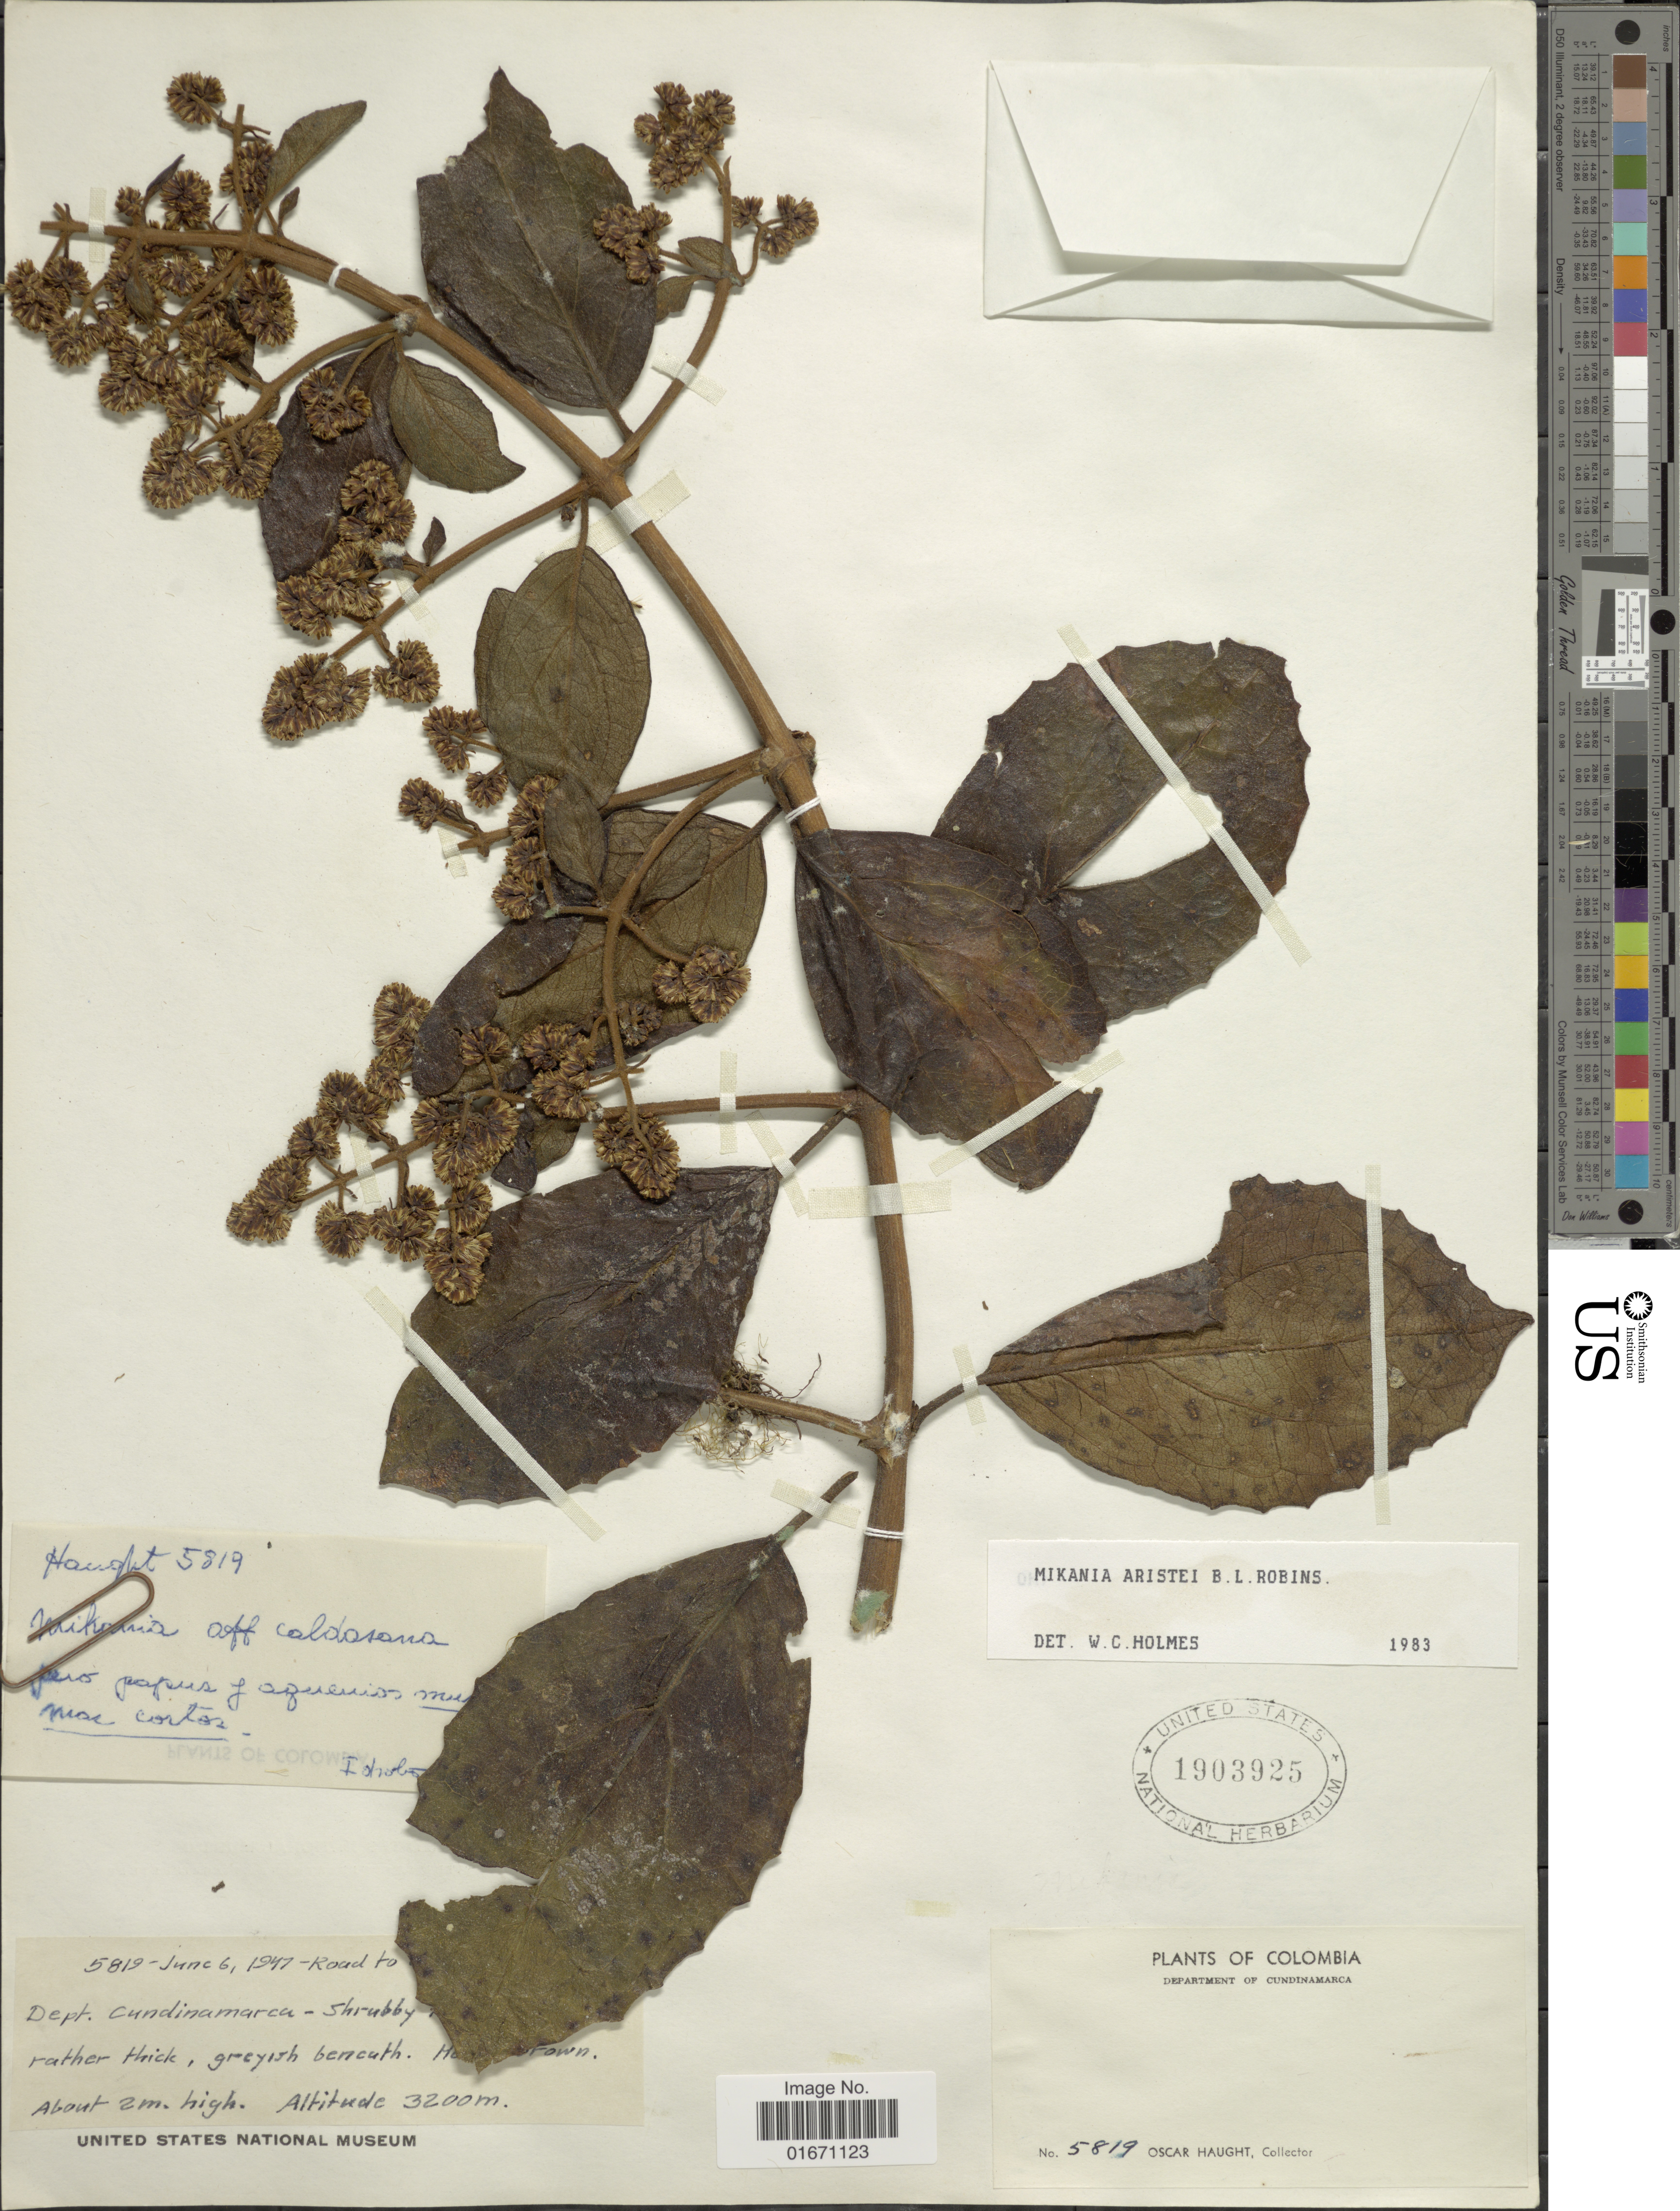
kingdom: Plantae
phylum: Tracheophyta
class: Magnoliopsida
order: Asterales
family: Asteraceae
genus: Mikania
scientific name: Mikania aristei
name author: B.L. Rob.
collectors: O. Haught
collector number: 5819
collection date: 1947-06-06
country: Colombia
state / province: Cundinamarca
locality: Road to [illegible text]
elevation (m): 3200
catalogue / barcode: US 1903925